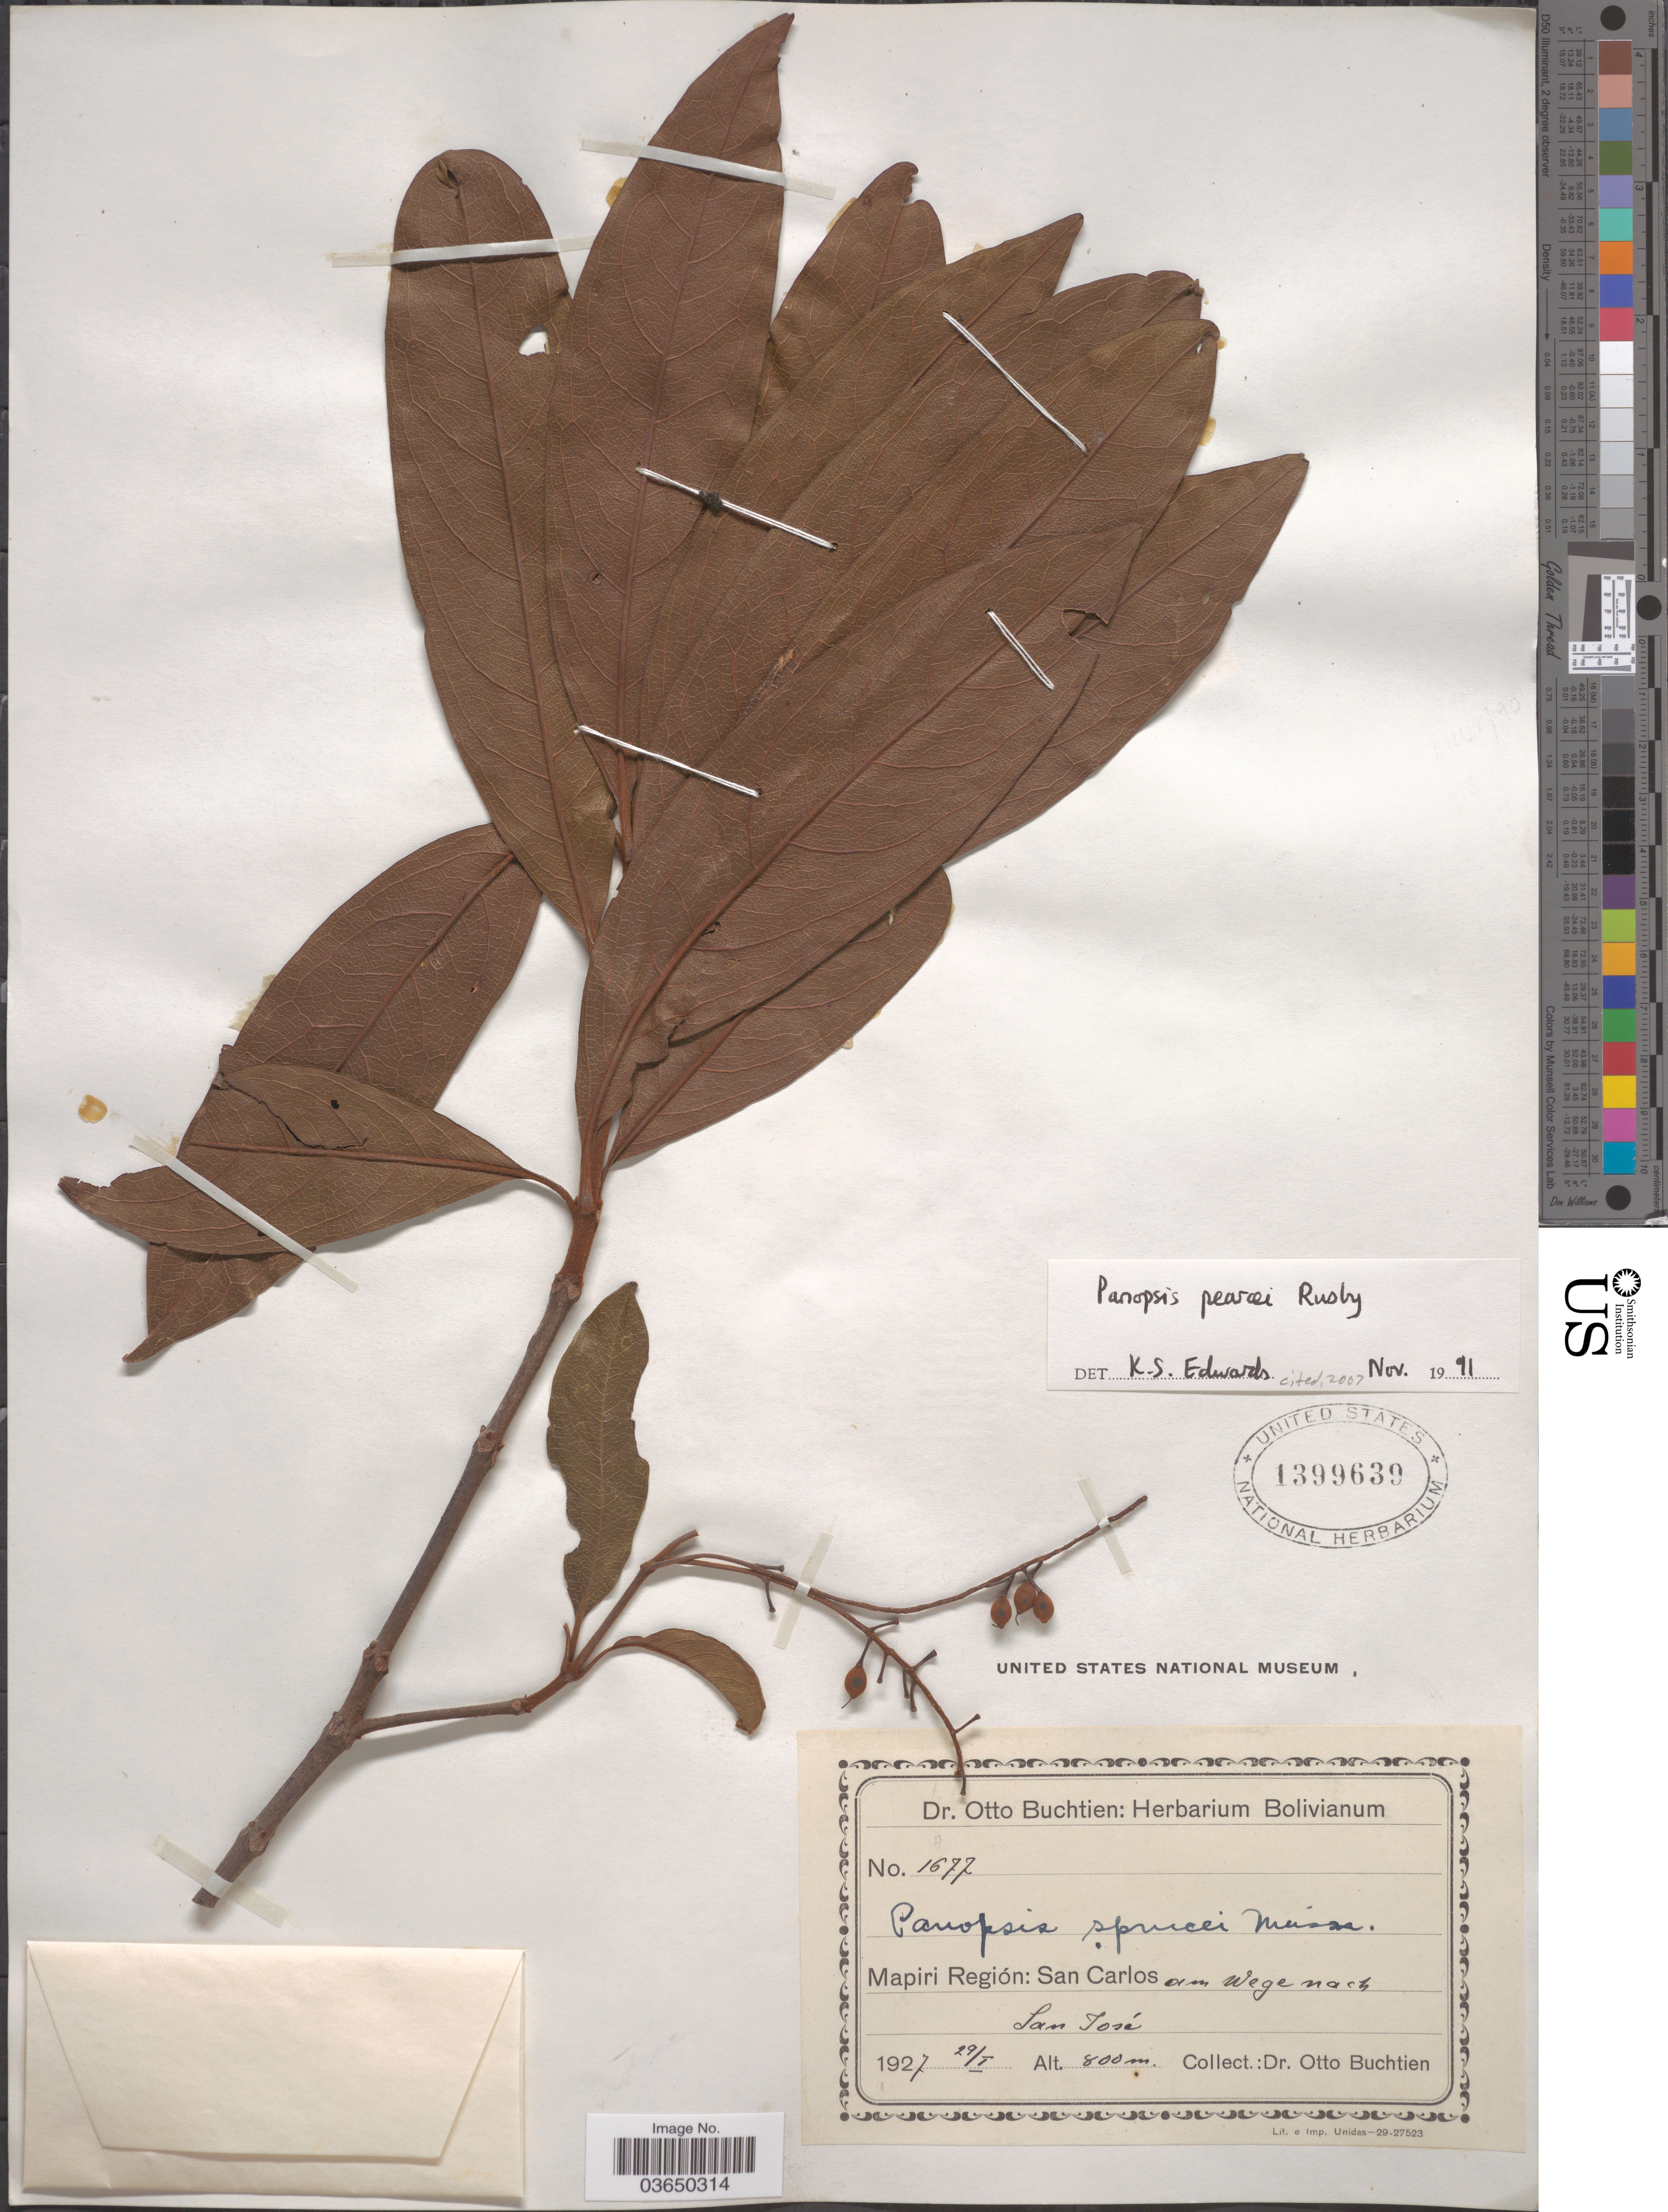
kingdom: Plantae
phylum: Tracheophyta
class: Magnoliopsida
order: Proteales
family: Proteaceae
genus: Panopsis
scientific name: Panopsis pearcei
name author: Rusby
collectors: O. Buchtien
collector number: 1677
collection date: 1927-01-29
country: Bolivia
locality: Mapiri Región: San Carlos am Wege nach San José.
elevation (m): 800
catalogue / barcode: US 1399639